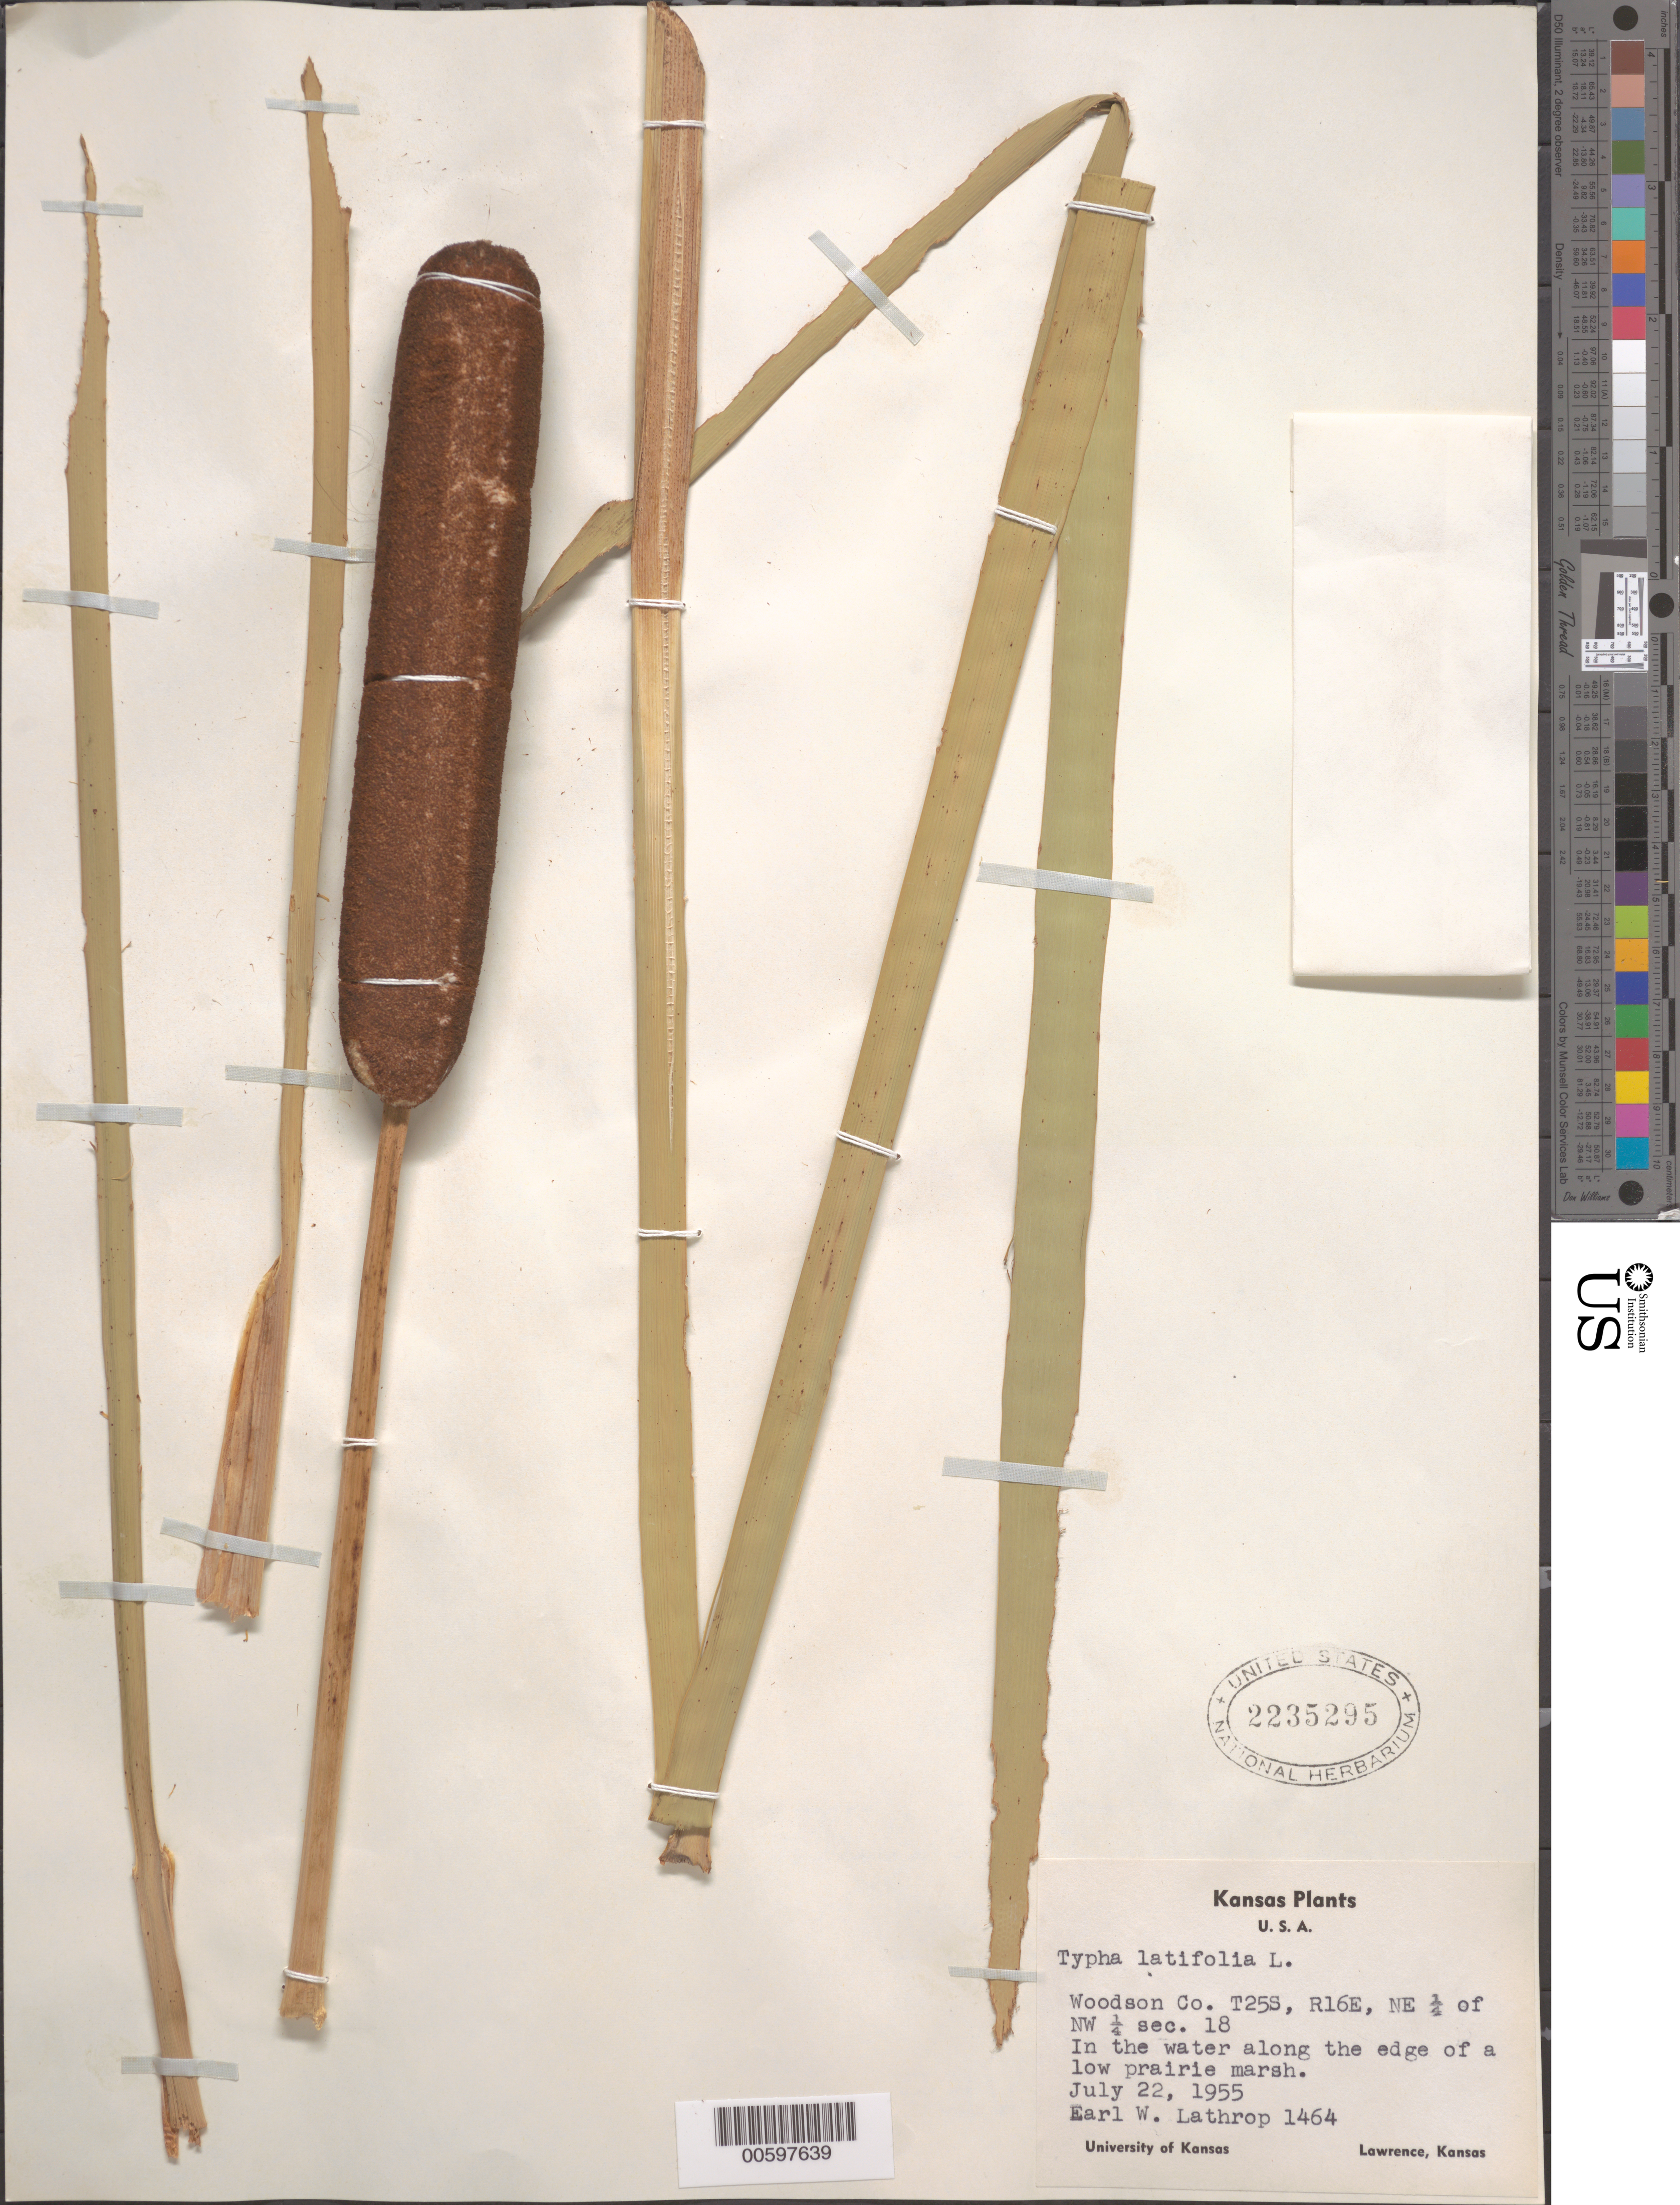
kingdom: Plantae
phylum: Tracheophyta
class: Liliopsida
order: Poales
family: Typhaceae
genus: Typha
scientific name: Typha latifolia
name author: L.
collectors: E. W. Lathrop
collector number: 1464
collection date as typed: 22 Jul 1955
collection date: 1955-07-22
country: United States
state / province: Kansas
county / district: Woodson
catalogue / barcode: US 2235295